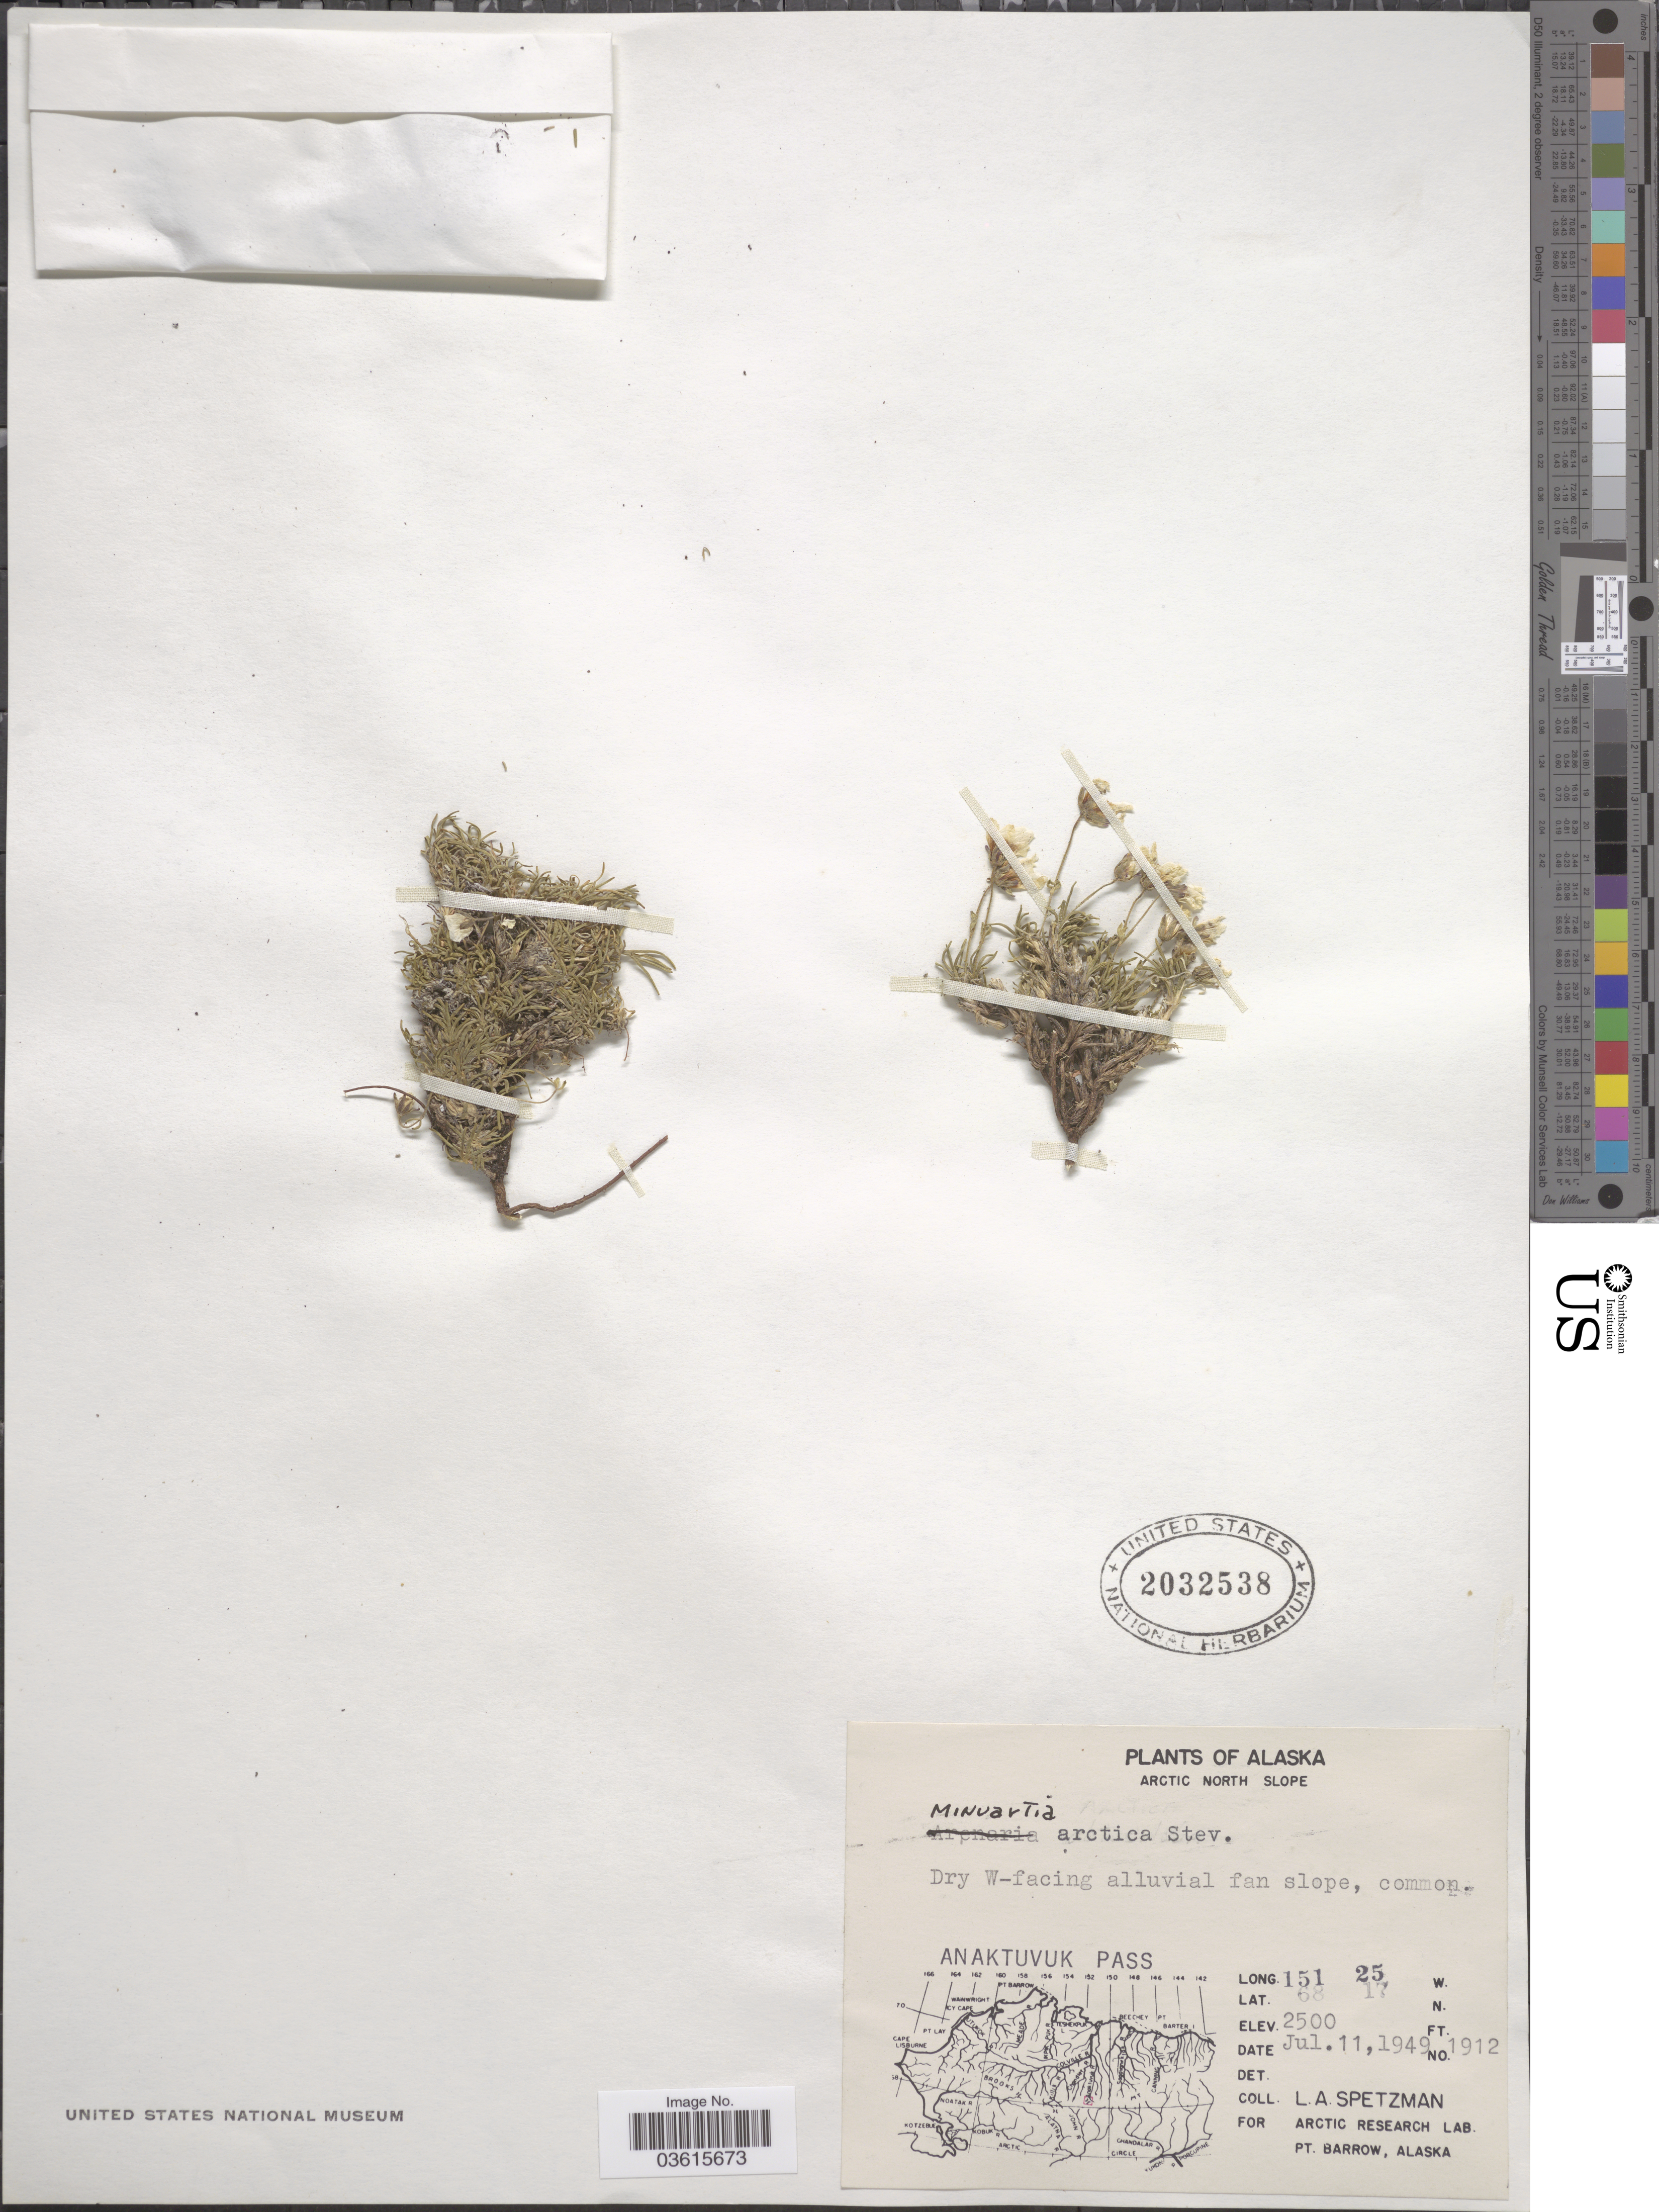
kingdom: Plantae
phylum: Tracheophyta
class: Magnoliopsida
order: Caryophyllales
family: Caryophyllaceae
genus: Cherleria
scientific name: Cherleria arctica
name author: (Steven ex Ser.) A.J. Moore & Dillenb.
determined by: Strong, M. T., (US), Smithsonian Institution - National Museum of Natural History (UNITED STATES)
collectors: L. Spetzman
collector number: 1912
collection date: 1949-07-11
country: United States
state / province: Alaska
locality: Arctic North Slope. Anaktuvuk Pass.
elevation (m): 762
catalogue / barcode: US 2032538